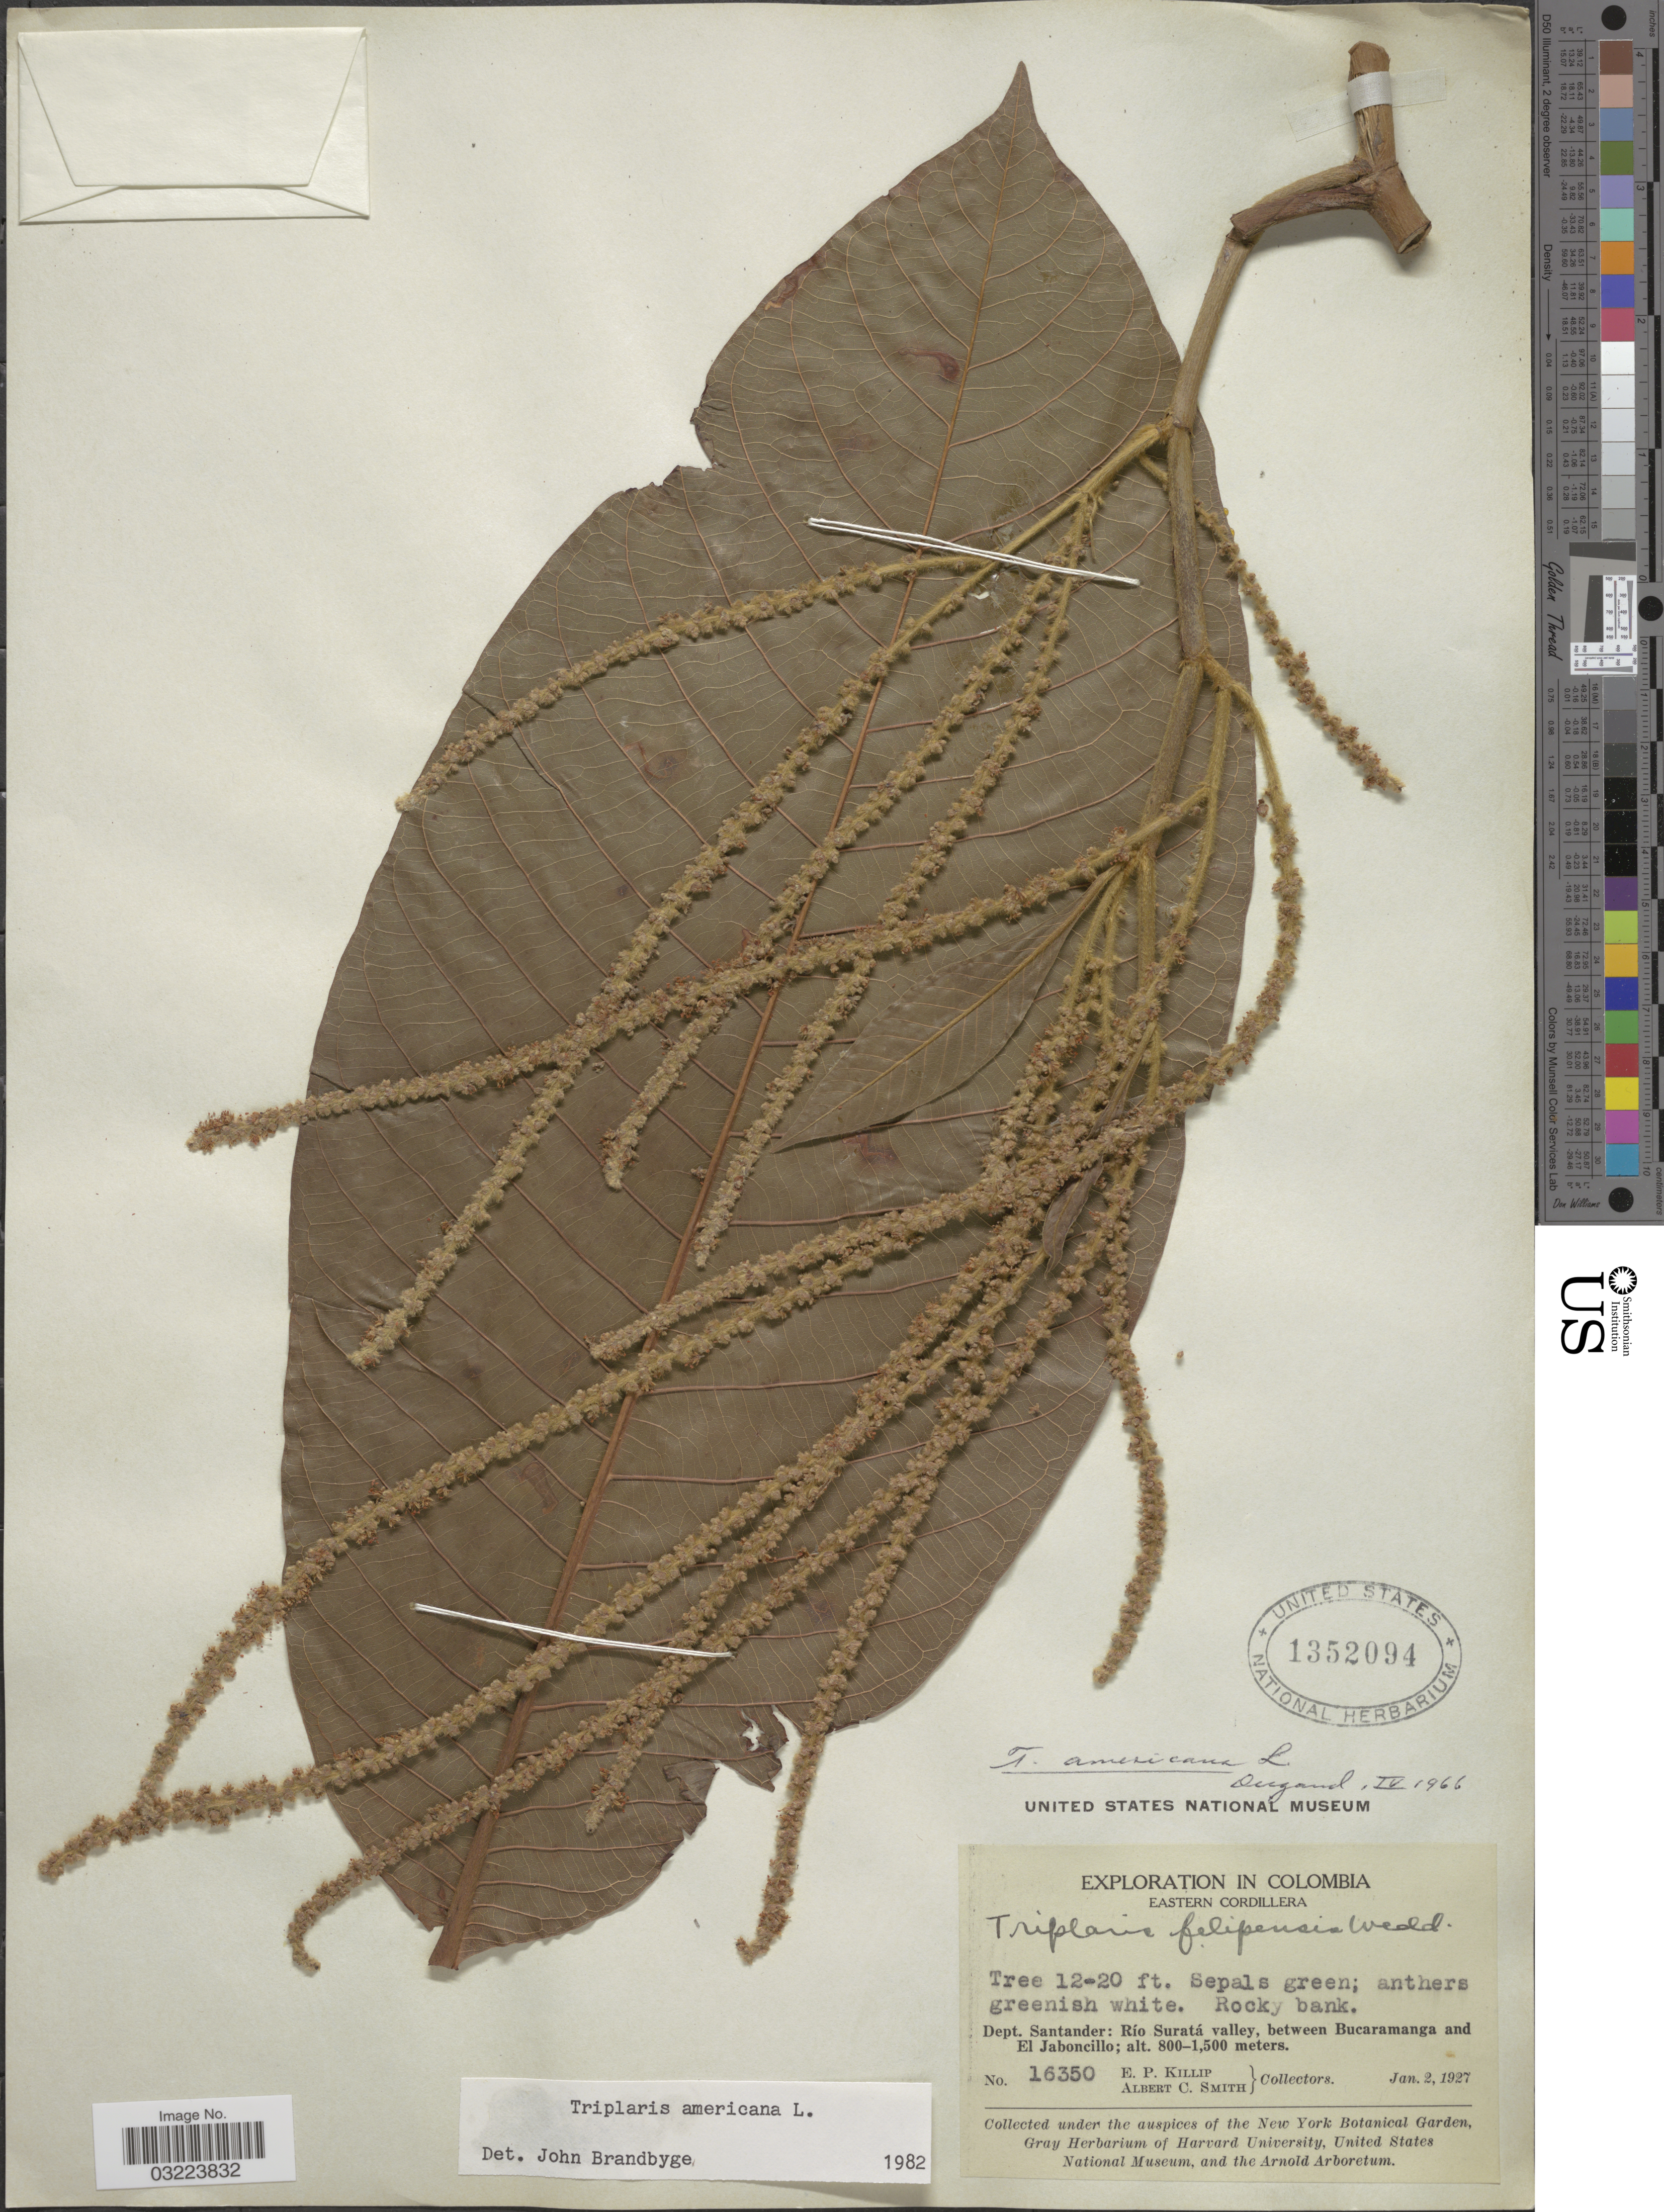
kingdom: Plantae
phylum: Tracheophyta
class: Magnoliopsida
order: Caryophyllales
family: Polygonaceae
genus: Triplaris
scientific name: Triplaris americana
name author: L.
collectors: E. P. Killip & A. C. Smith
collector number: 16350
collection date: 1927-01-02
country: Colombia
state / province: Santander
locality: Eastern Cordillera. Dept. Santander: Río Suratá valley, between Bucaramanga and El Jaboncillo.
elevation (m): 800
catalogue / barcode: US 1352094